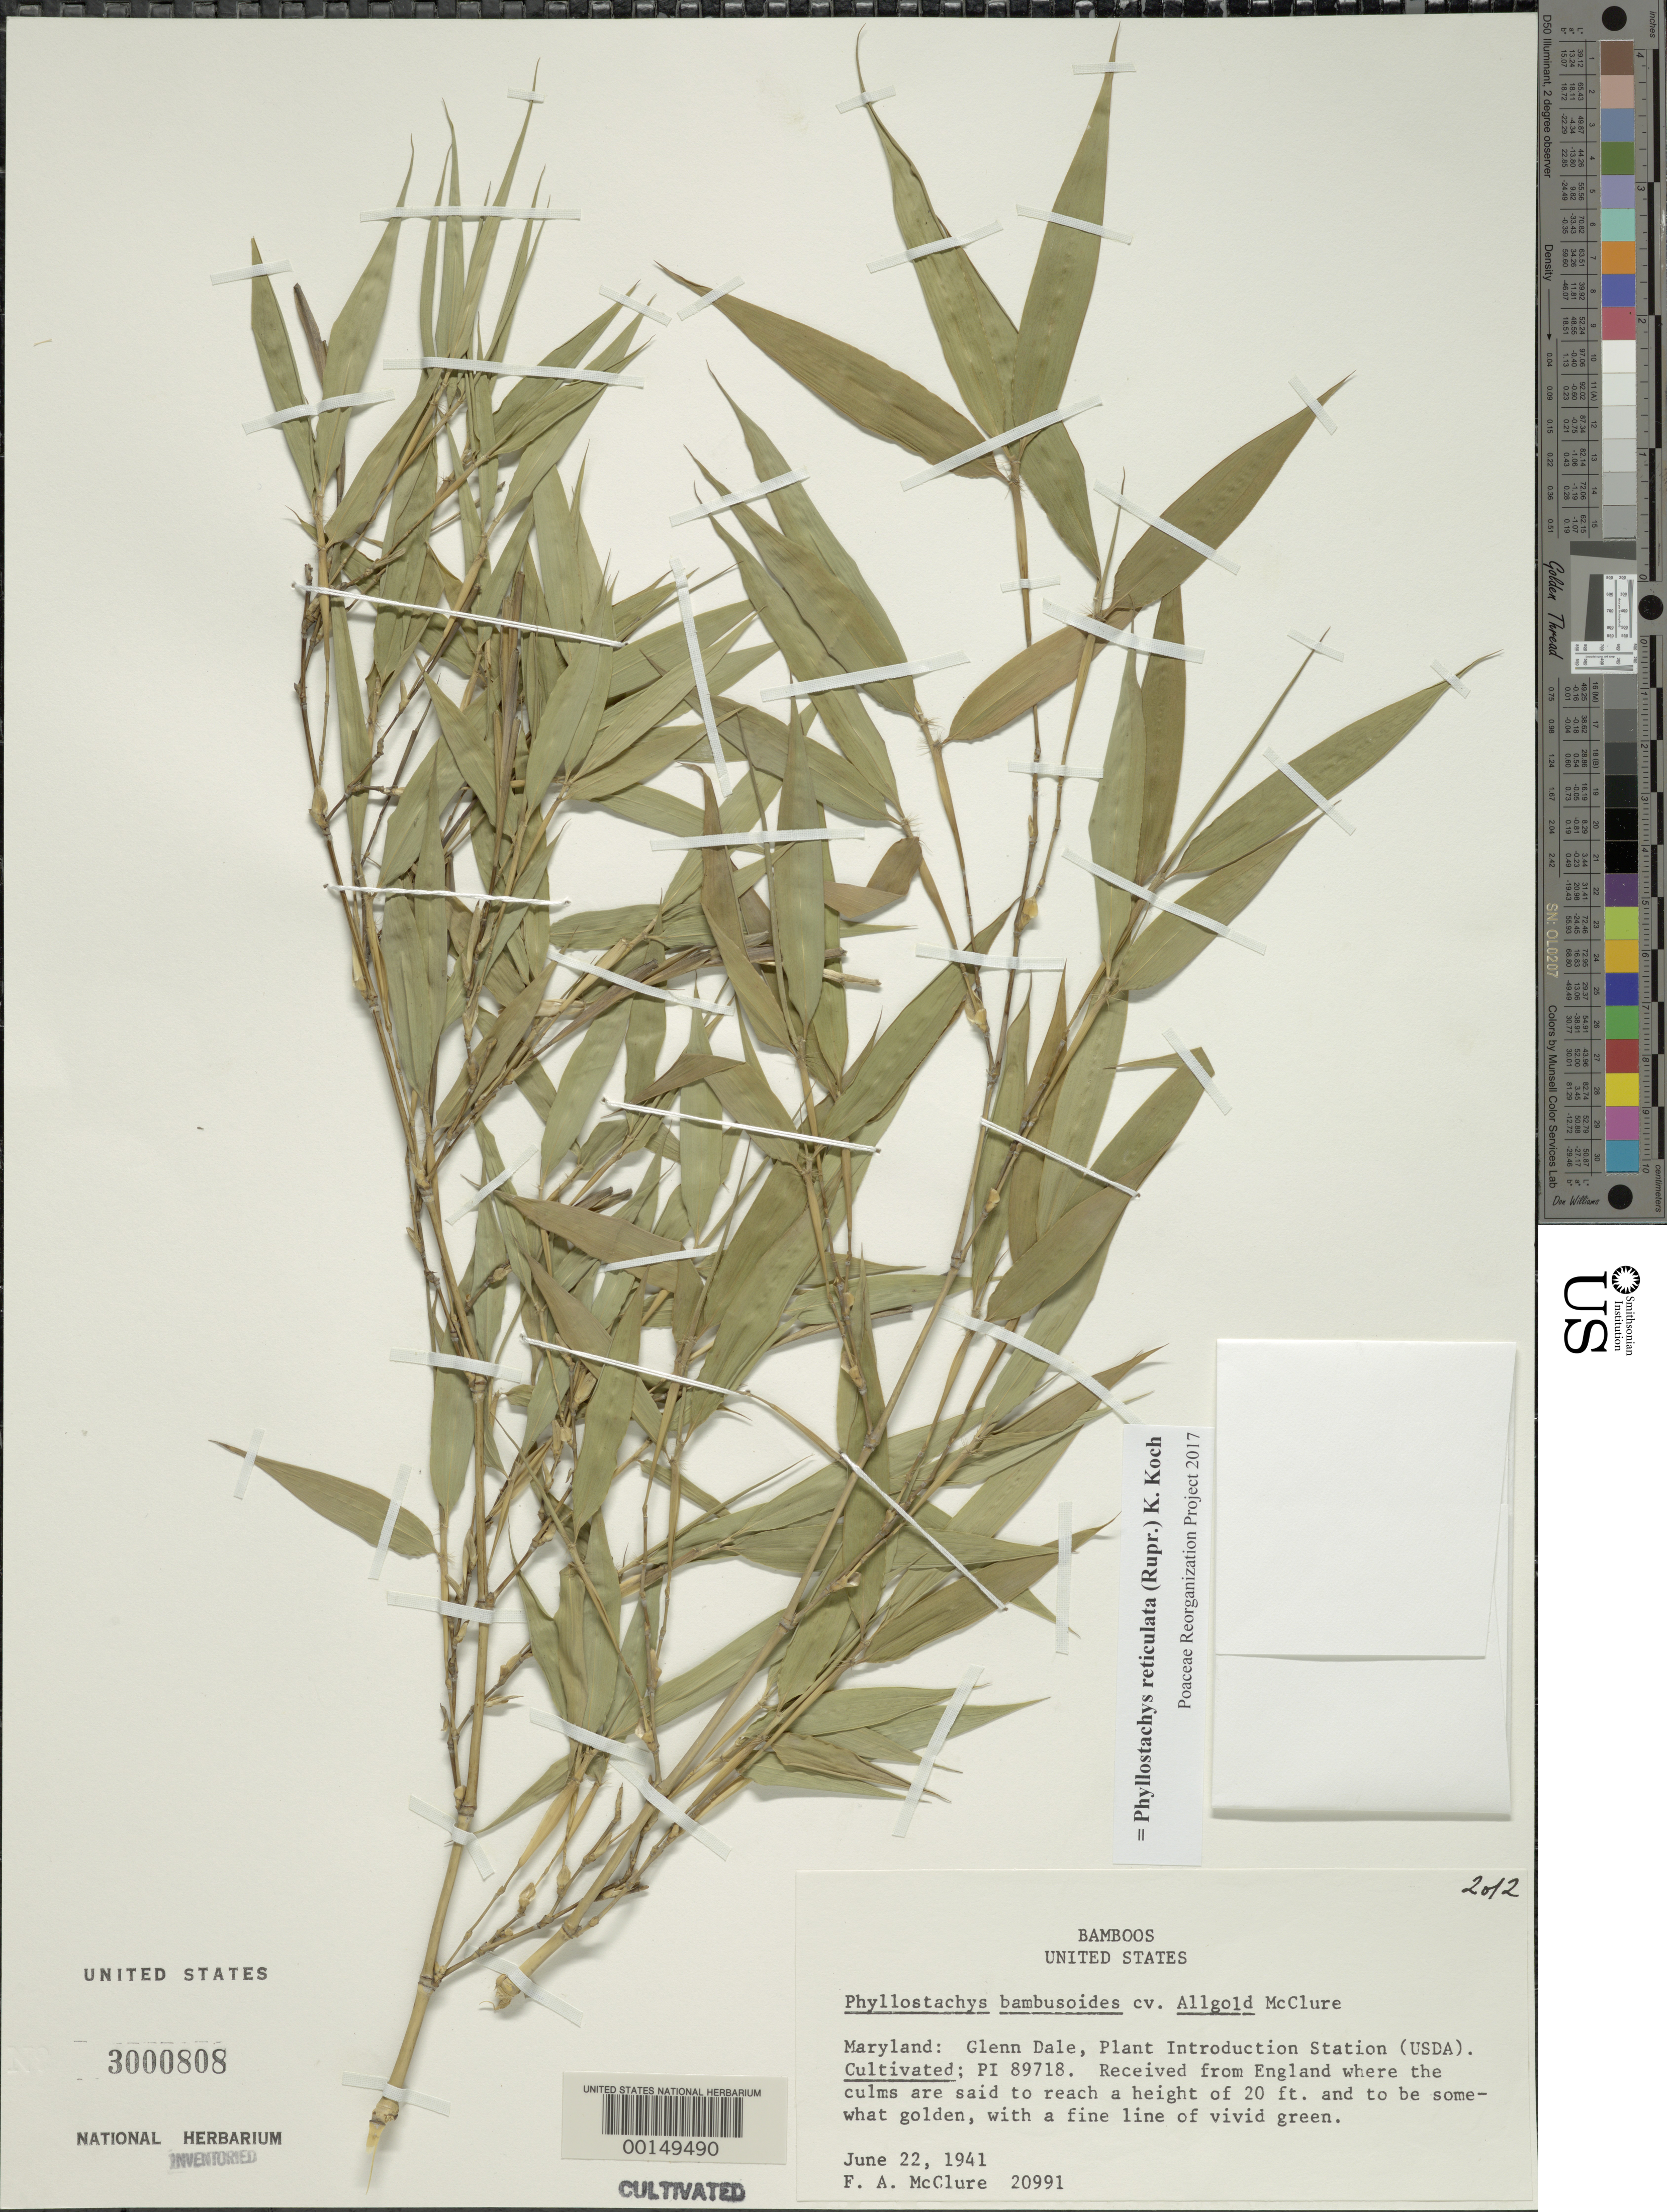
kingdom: Plantae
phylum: Tracheophyta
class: Liliopsida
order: Poales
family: Poaceae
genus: Phyllostachys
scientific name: Phyllostachys reticulata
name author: (Rupr.) K. Koch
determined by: Poaceae Reorganization Project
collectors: F. A. McClure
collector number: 20991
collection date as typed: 22 Jun 1941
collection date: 1941-06-22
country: United States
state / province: Maryland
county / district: Prince George's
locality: Glenn dale, p.i. station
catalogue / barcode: US 3000808